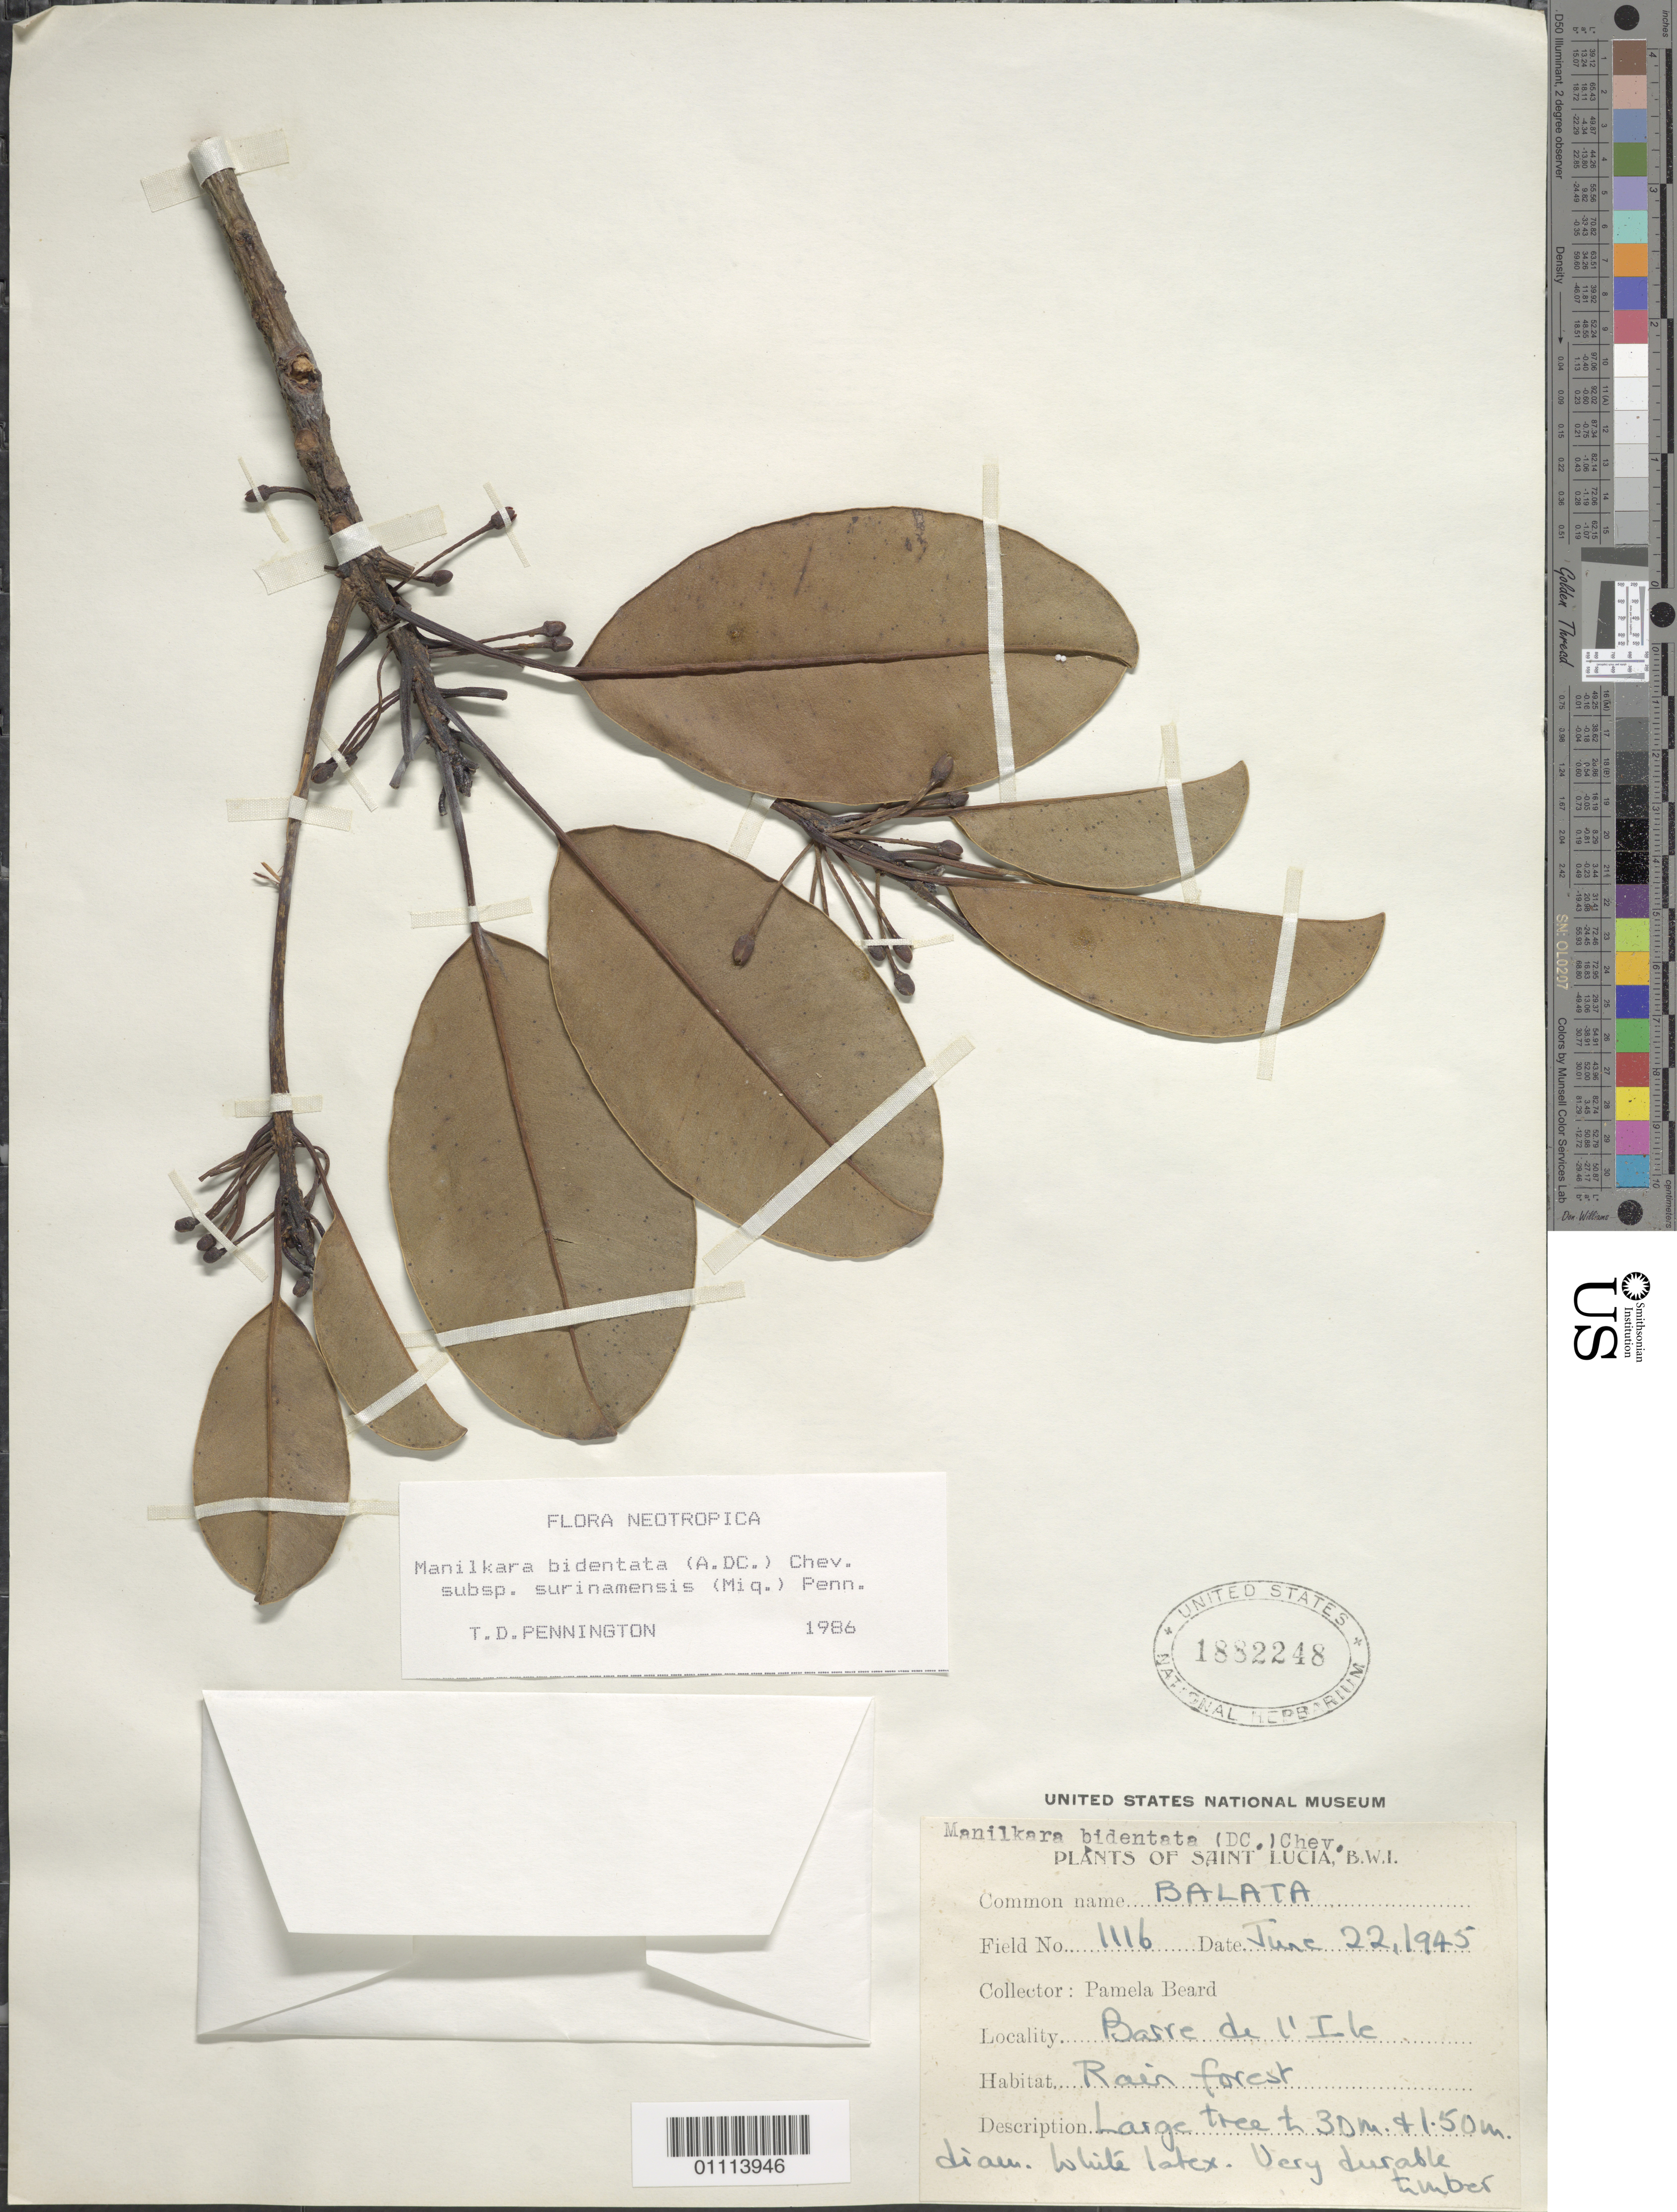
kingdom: Plantae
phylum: Tracheophyta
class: Magnoliopsida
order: Ericales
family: Sapotaceae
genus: Manilkara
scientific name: Manilkara bidentata subsp. bidentata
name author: (A. DC.) A. Chev.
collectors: P. Beard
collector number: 1116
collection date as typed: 22 Jun 1945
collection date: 1945-06-22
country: St. Lucia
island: St. Lucia I.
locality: Barre de L'Ile, rain forest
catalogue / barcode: US 1882248